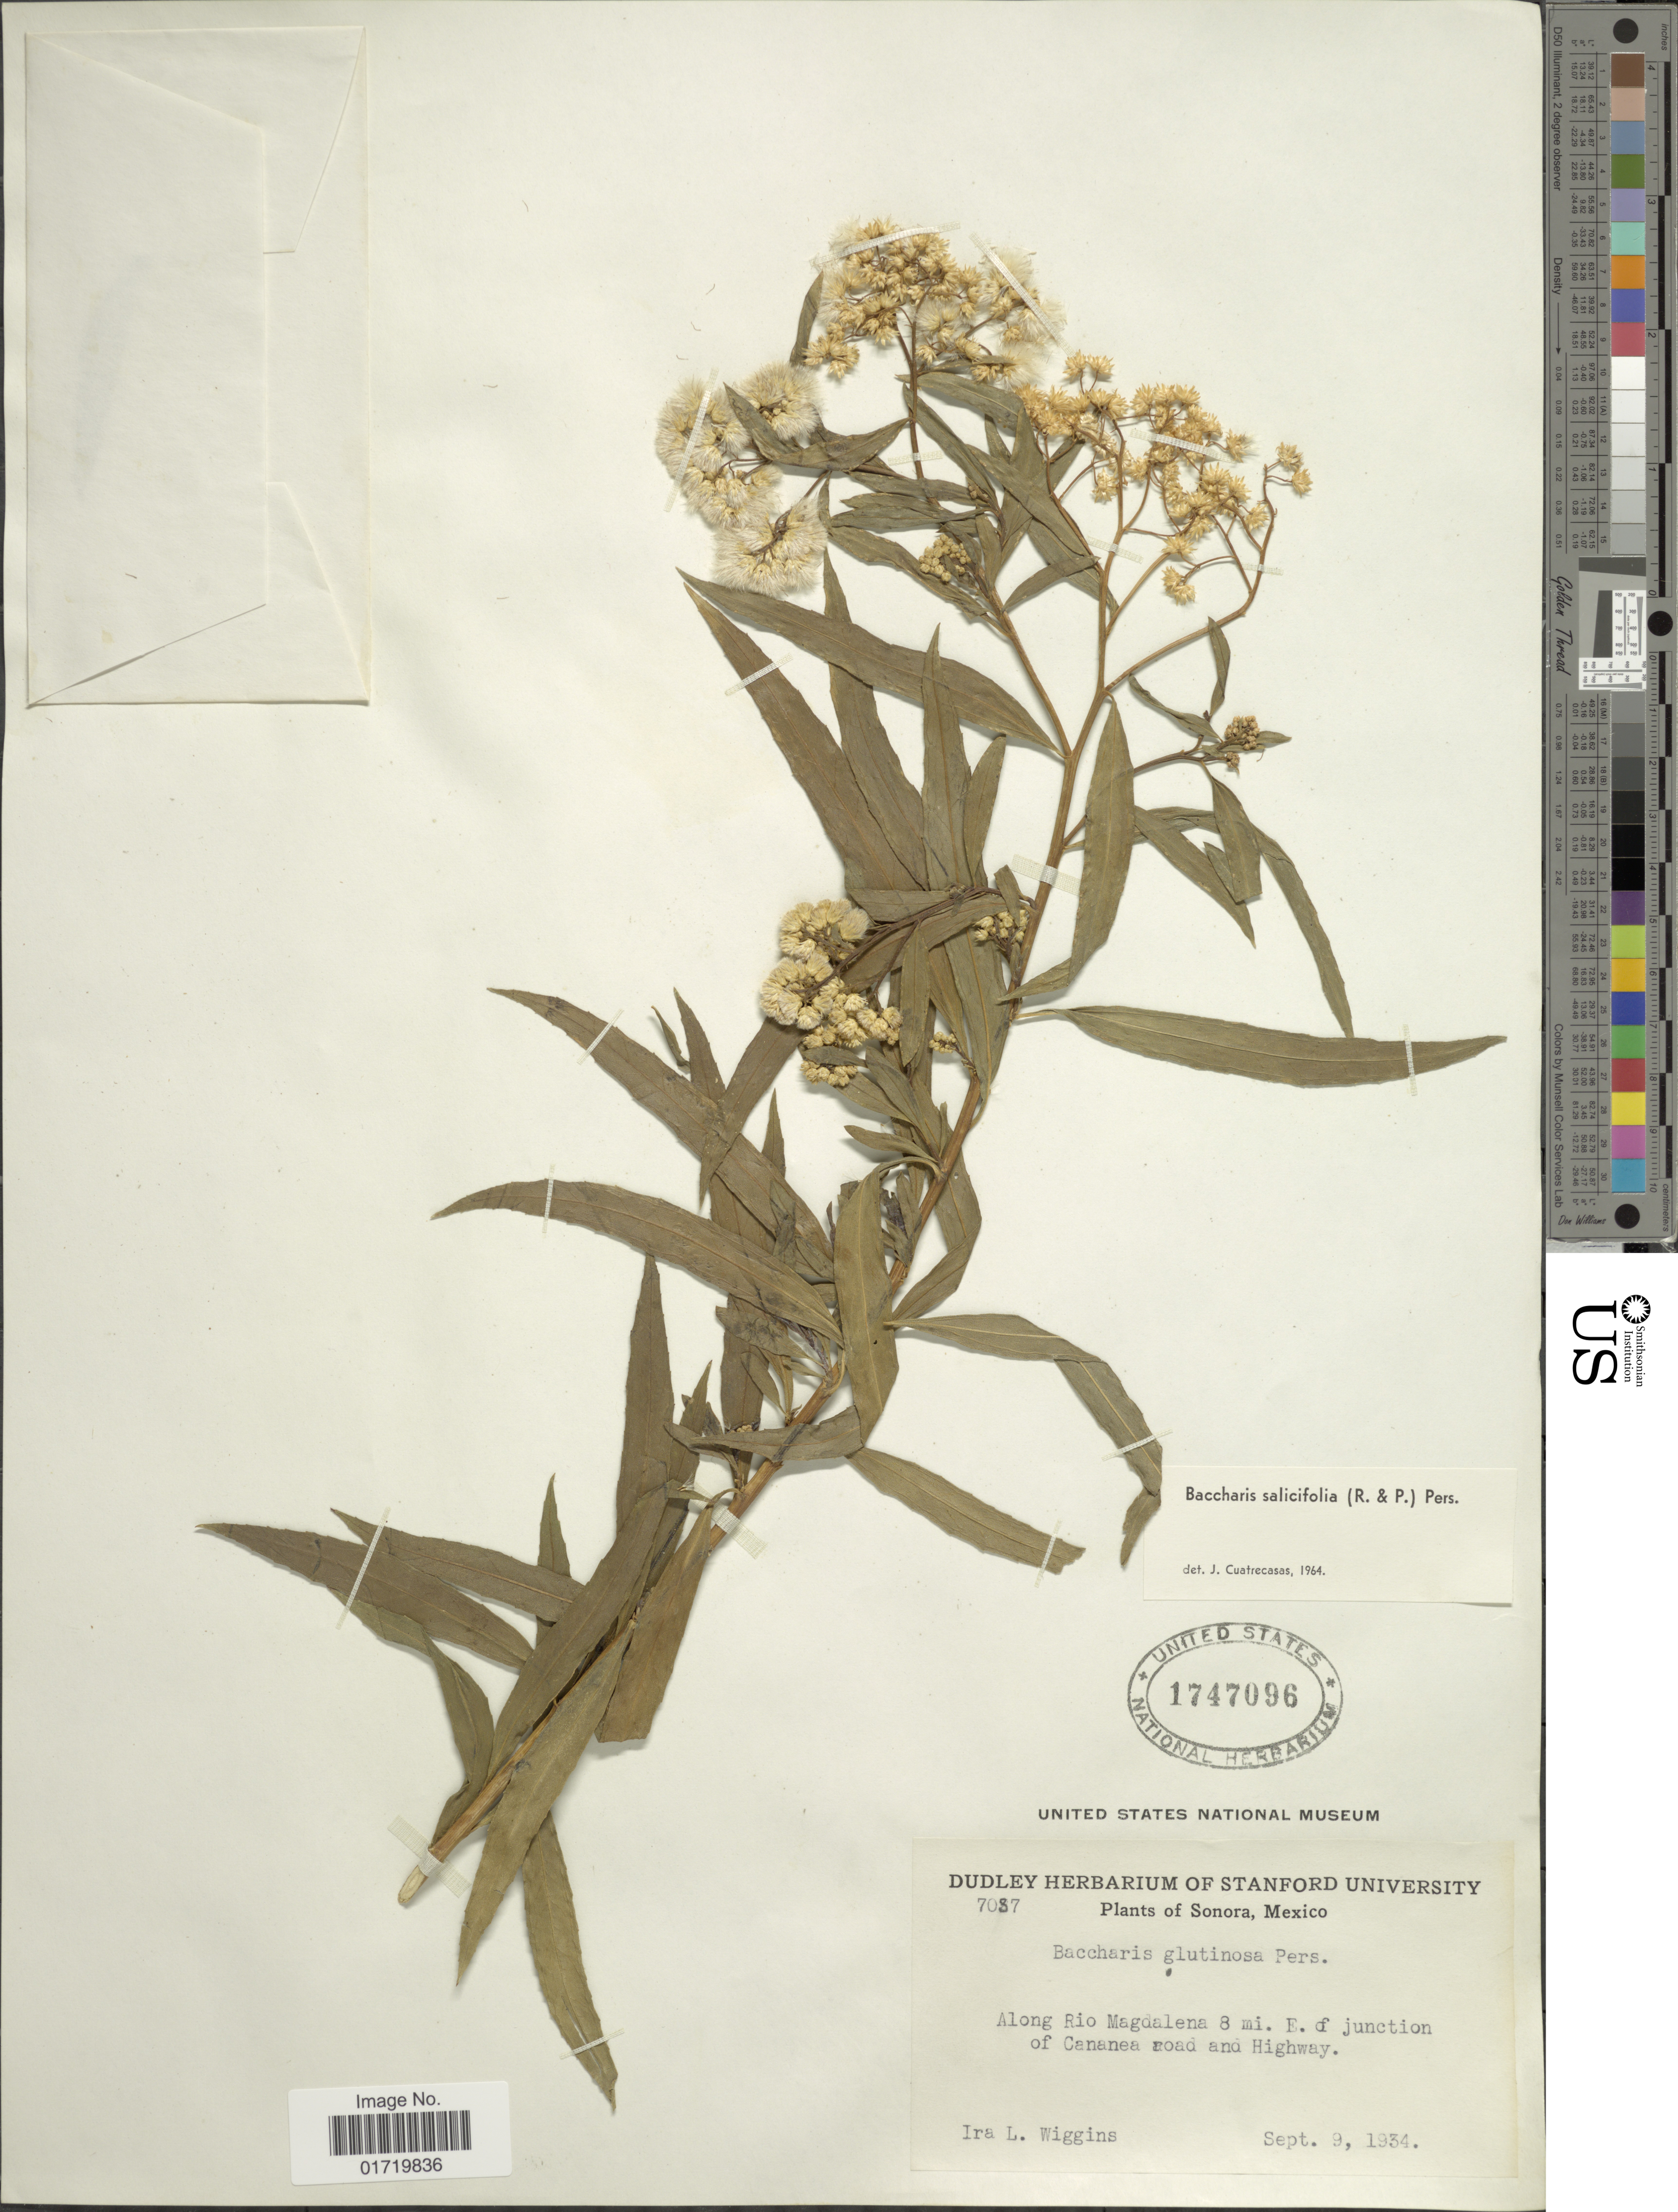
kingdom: Plantae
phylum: Tracheophyta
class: Magnoliopsida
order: Asterales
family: Asteraceae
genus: Baccharis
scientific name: Baccharis salicifolia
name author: (Ruiz & Pav.) Pers.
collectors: I. L. Wiggins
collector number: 7037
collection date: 1934-09-09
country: Mexico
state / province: Sonora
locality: Along Rio Magdalena 8 mi. E. of junction of Cananea road and Highway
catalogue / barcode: US 1747096